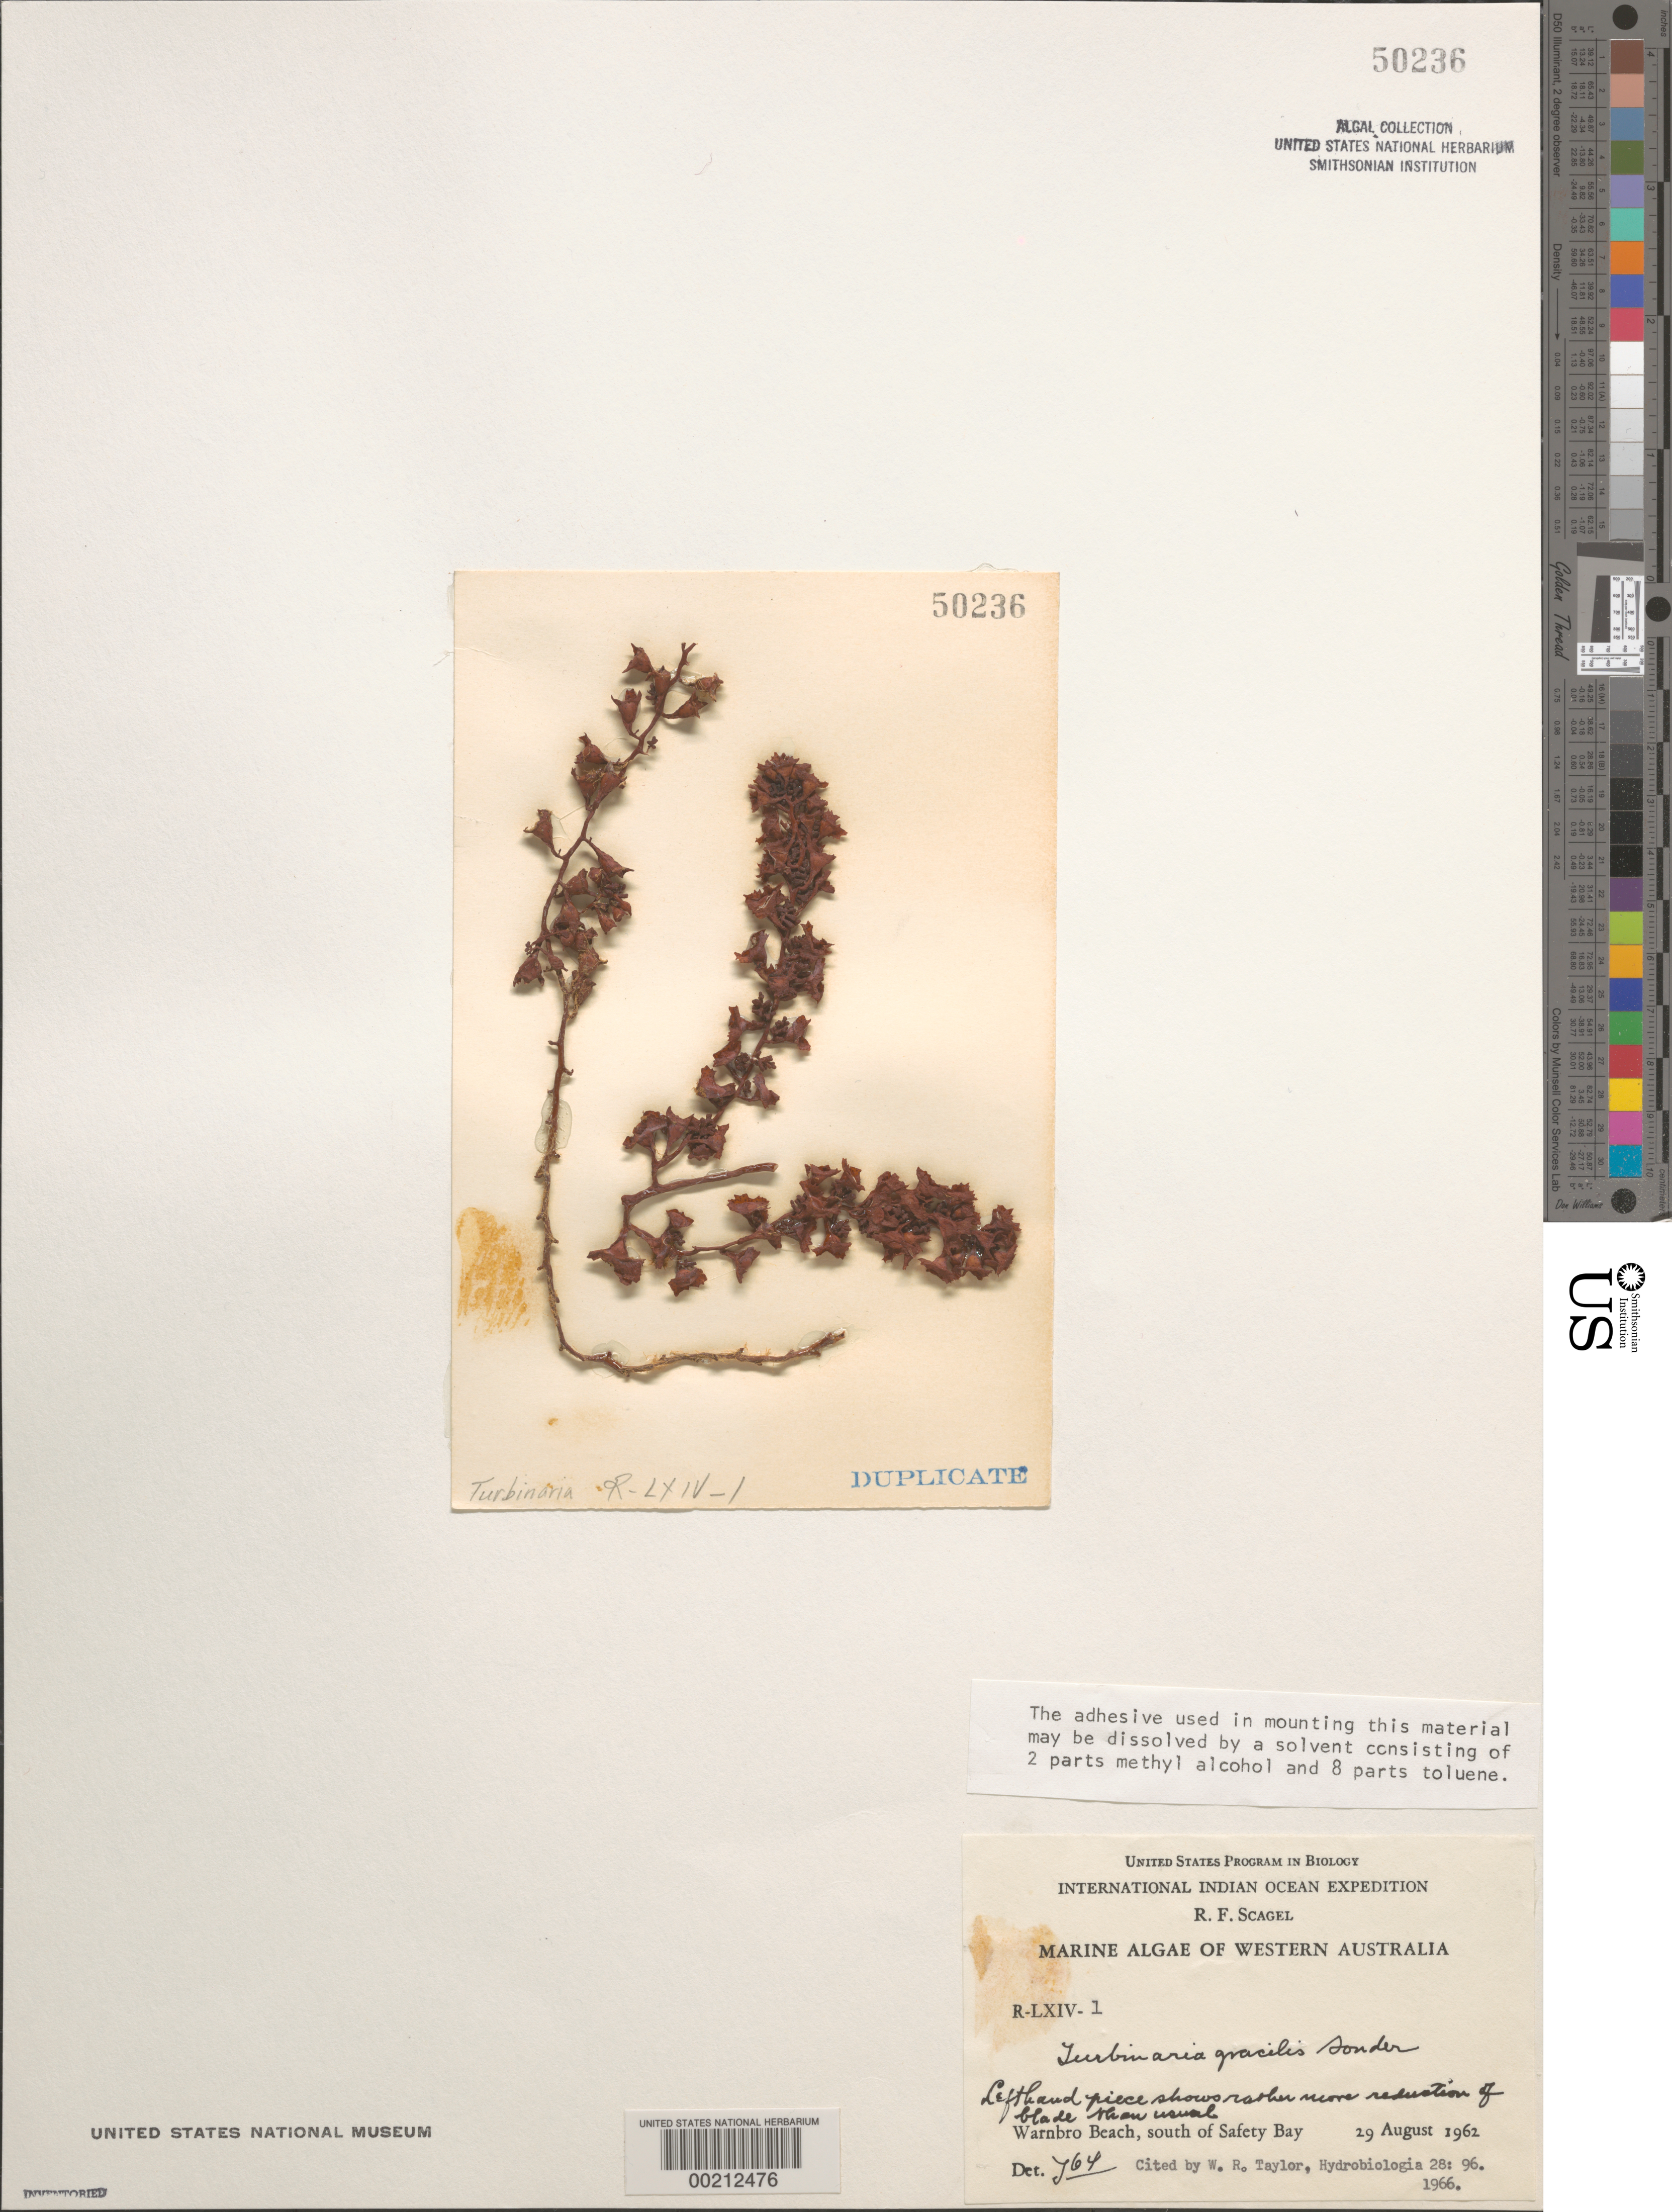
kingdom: Chromista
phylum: Ochrophyta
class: Phaeophyceae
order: Fucales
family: Sargassaceae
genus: Turbinaria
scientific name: Turbinaria gracilis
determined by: Taylor, William R.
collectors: R. F. Scagel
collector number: R-LXIV-1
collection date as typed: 29 Aug 1962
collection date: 1962-08-29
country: Australia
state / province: Western Australia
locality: Warnbro Beach south of Safety Bay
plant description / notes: International Indian Ocean Expedition, 1962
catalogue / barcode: US 50236